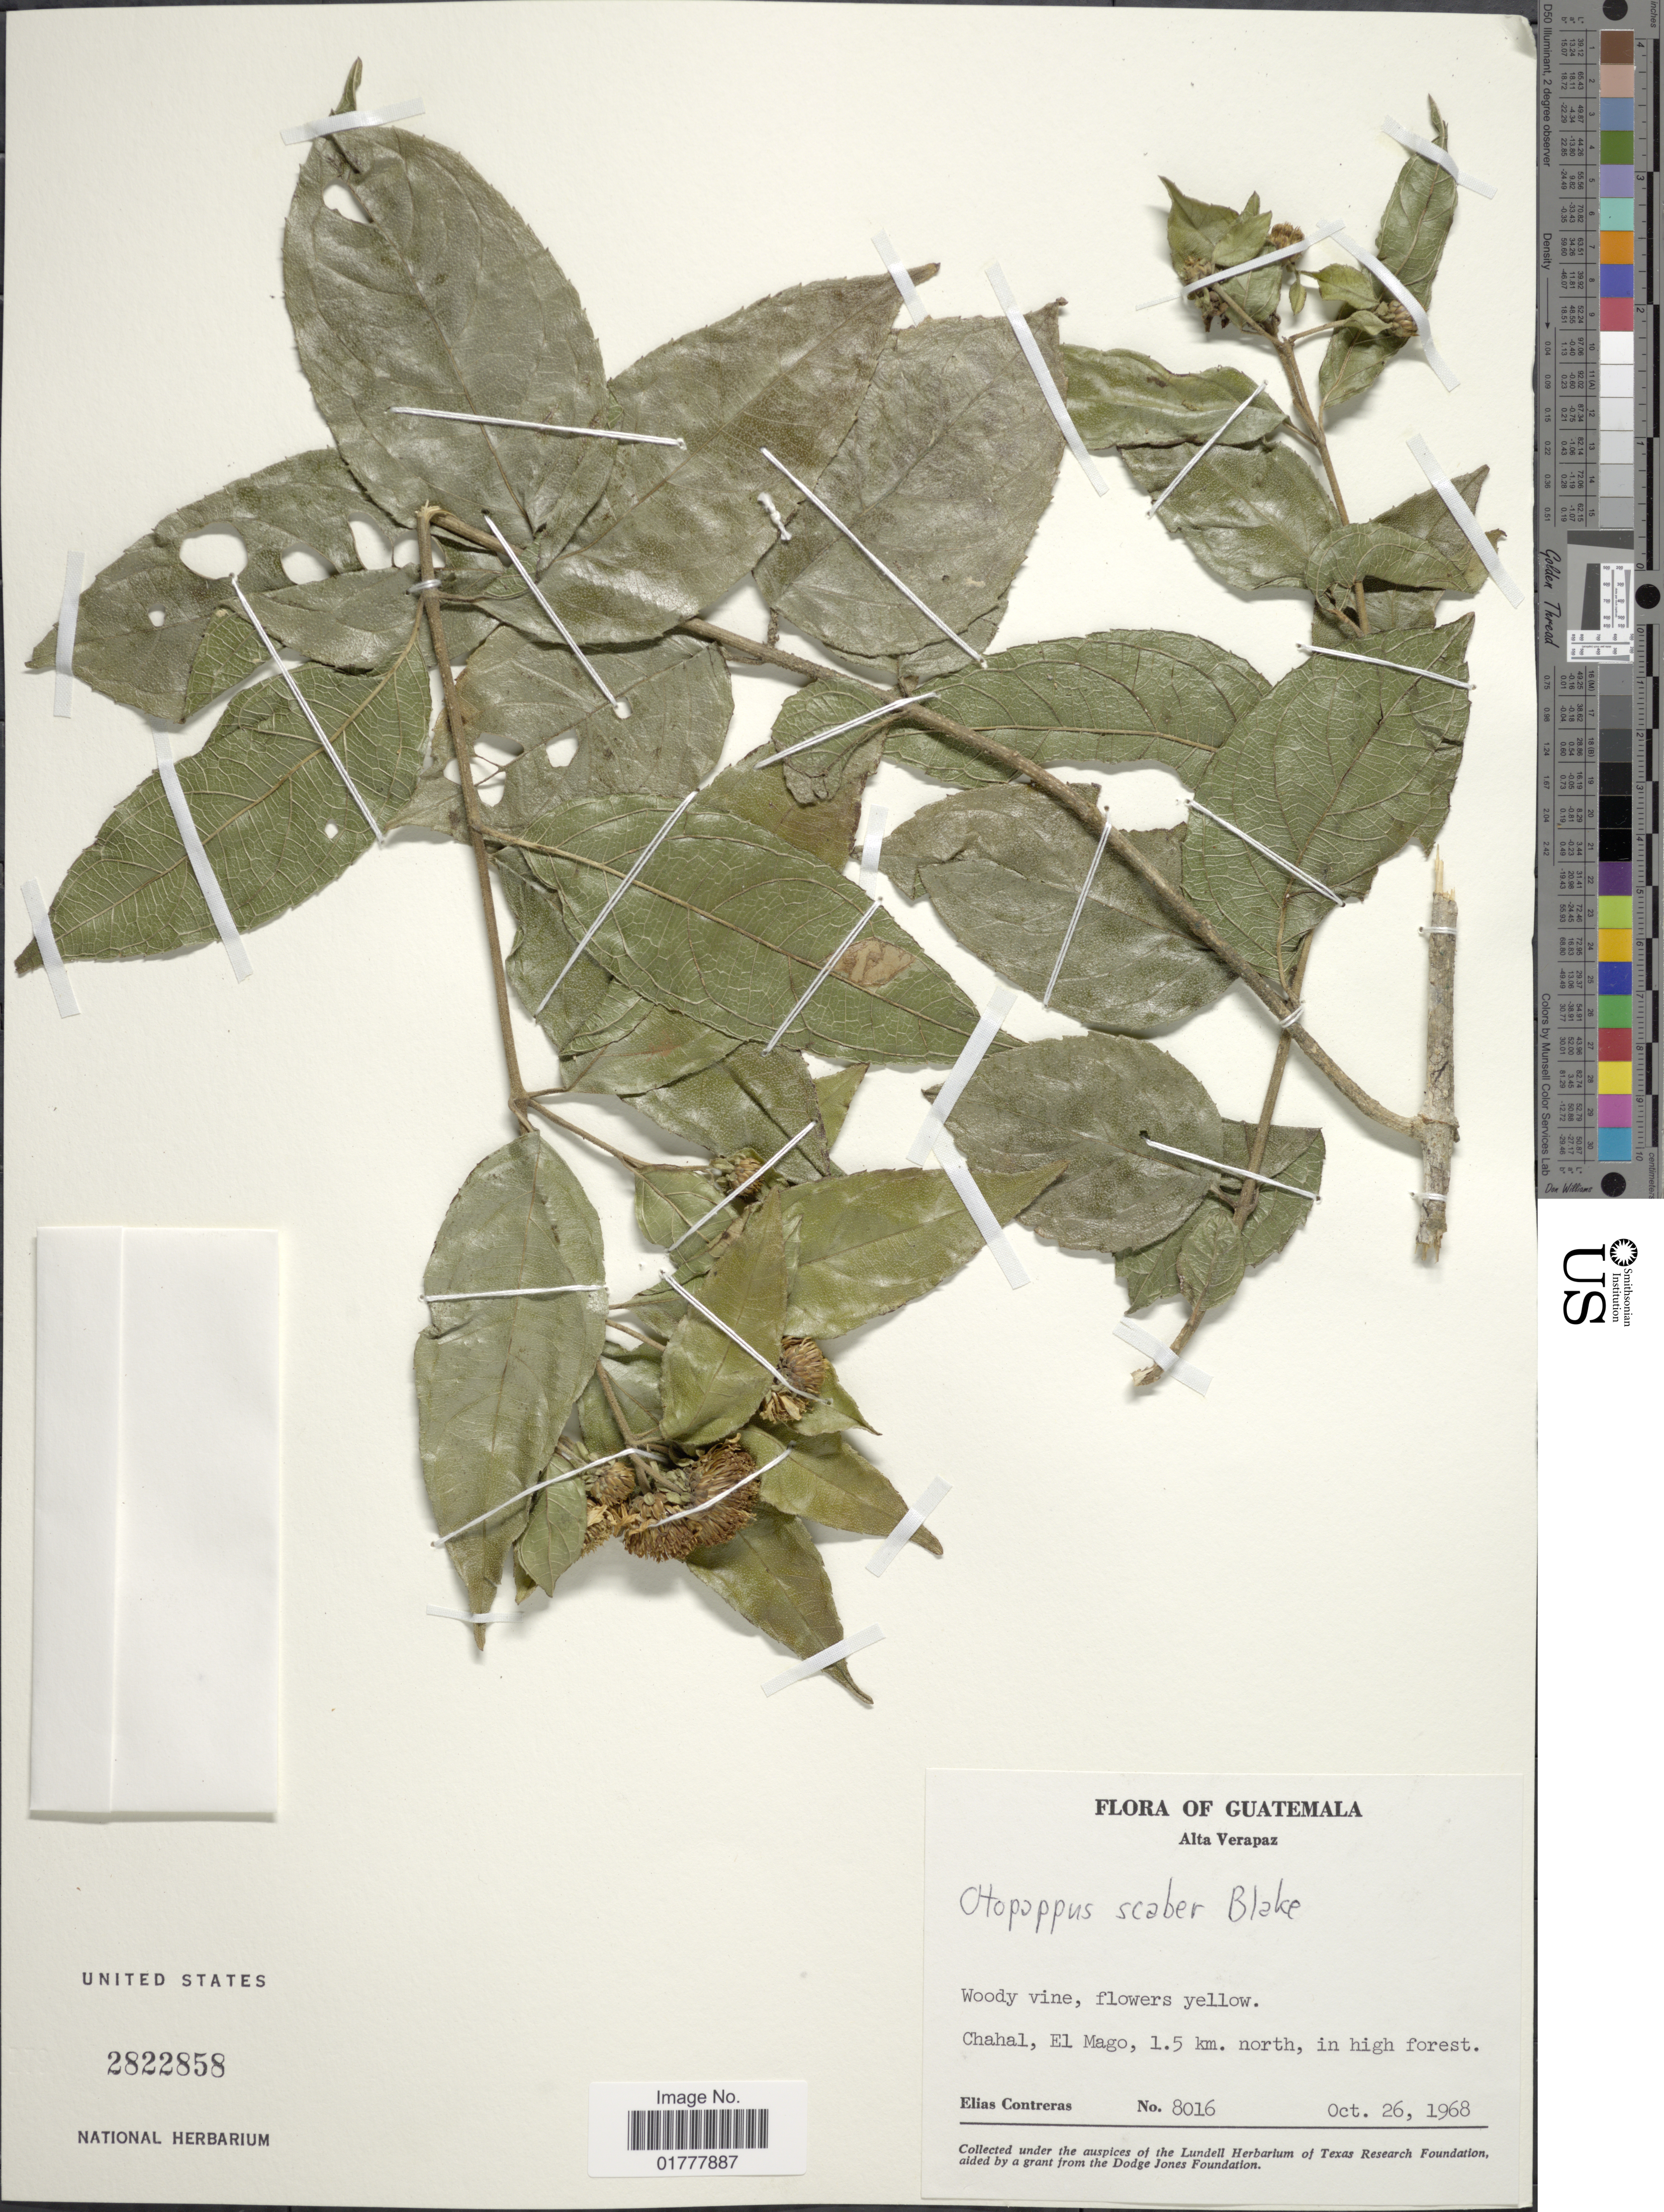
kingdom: Plantae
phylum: Tracheophyta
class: Magnoliopsida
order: Asterales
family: Asteraceae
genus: Otopappus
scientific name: Otopappus scaber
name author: S.F. Blake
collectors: E. Contreras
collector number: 8016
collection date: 1968-10-26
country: Guatemala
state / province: Alta Verapaz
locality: Chachal, El Mago, 1.5 km. north, in high forest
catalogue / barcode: US 2822858